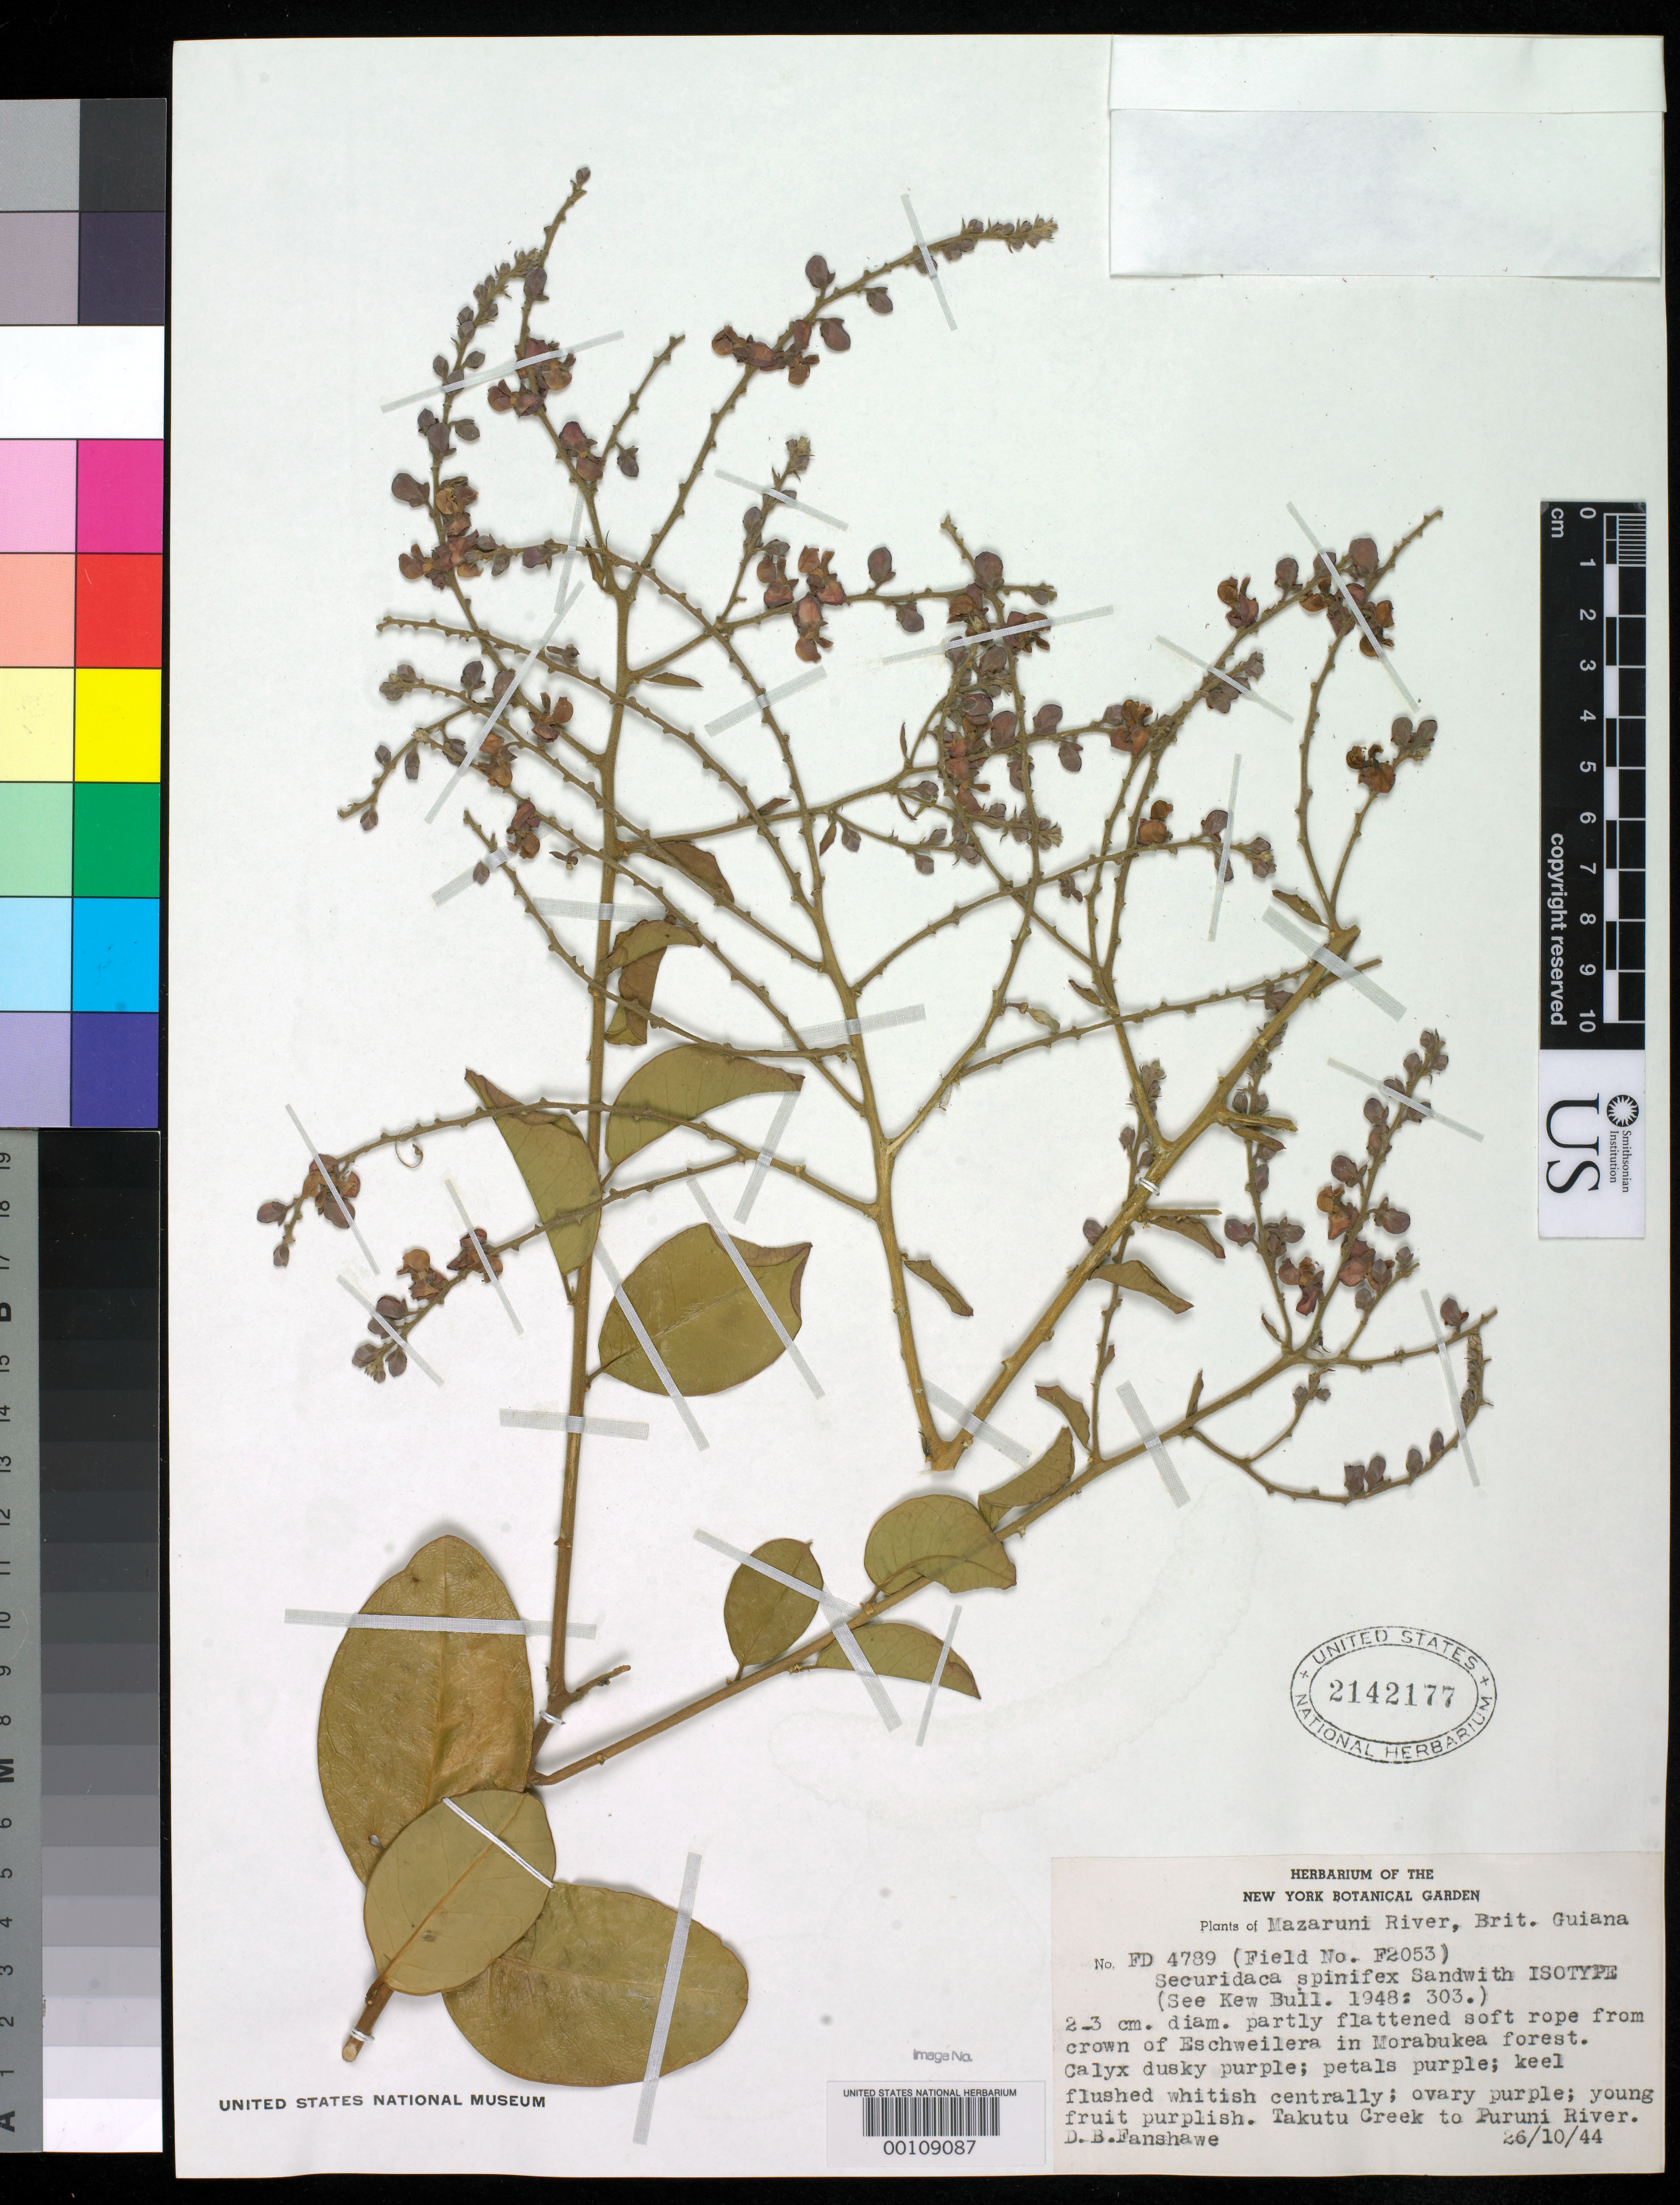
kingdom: Plantae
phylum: Tracheophyta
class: Magnoliopsida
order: Fabales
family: Polygalaceae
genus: Securidaca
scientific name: Securidaca spinifex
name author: Sandwith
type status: Isotype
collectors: D. B. Fanshawe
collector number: F 2053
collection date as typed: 26 Oct 1944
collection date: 1944-10-26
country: Guyana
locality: Takutu creek to Puruni River.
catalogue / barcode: US 2142177